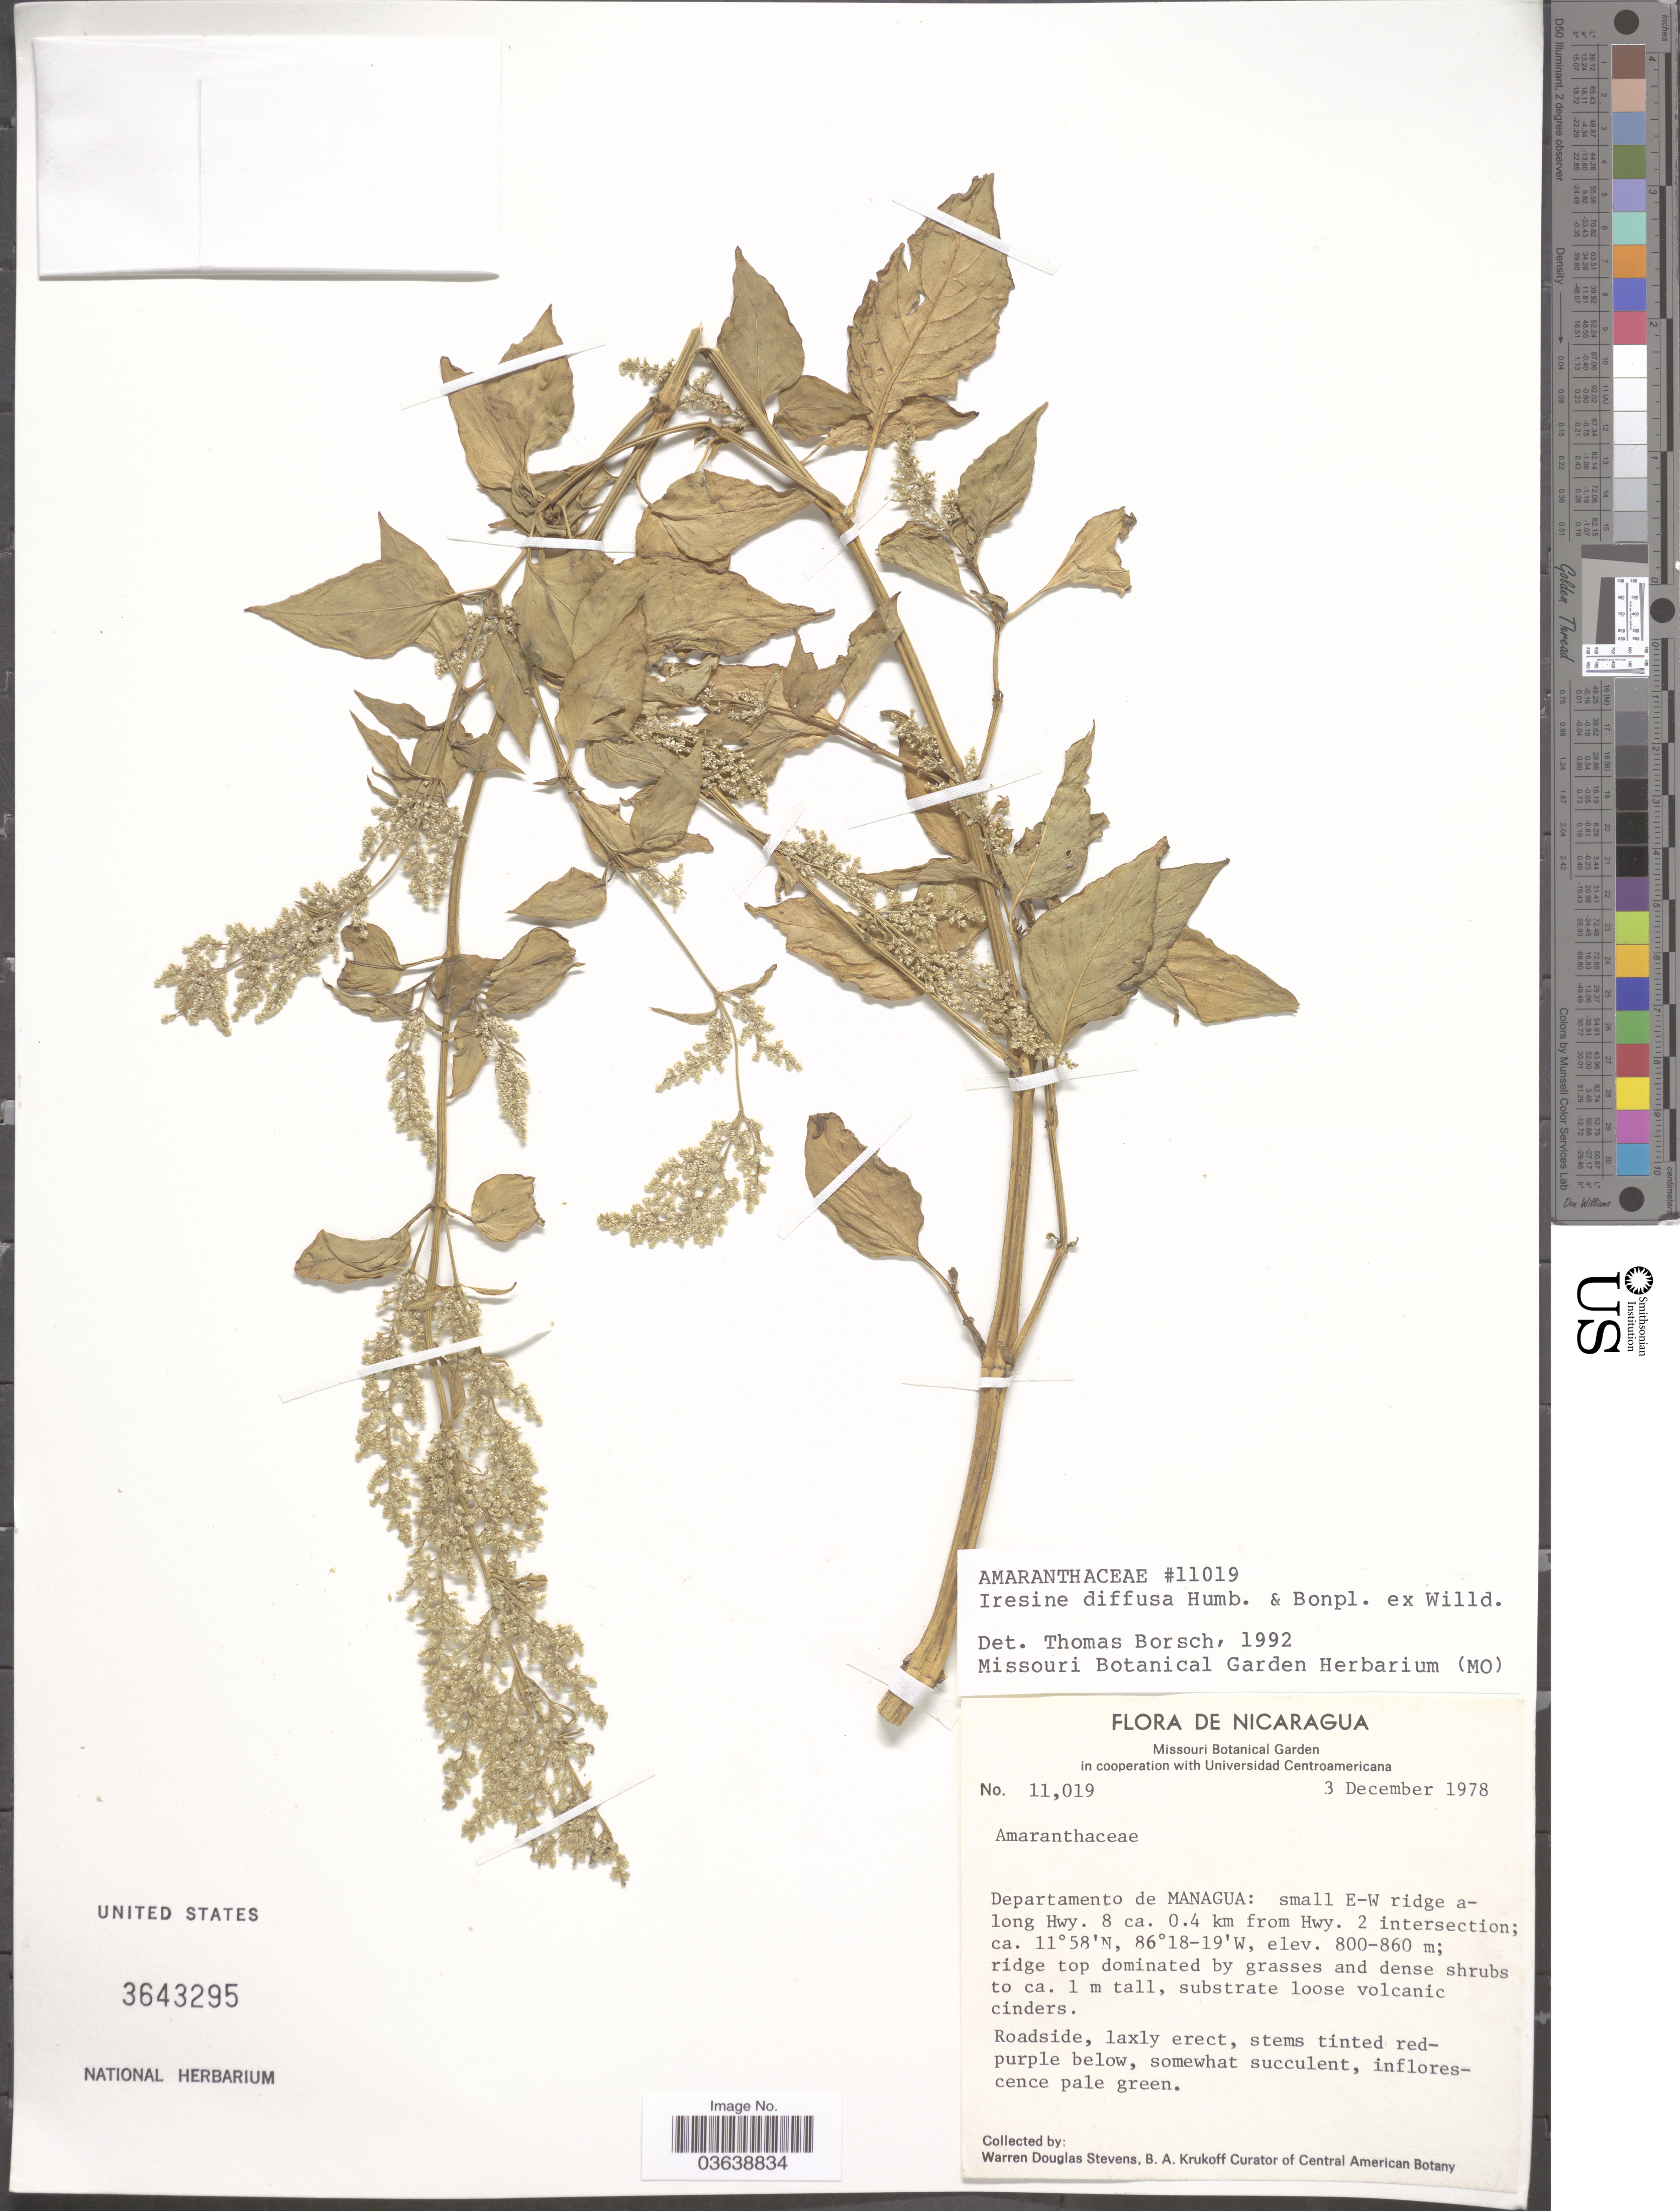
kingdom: Plantae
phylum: Tracheophyta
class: Magnoliopsida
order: Caryophyllales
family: Amaranthaceae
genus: Iresine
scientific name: Iresine diffusa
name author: Humb. & Bonpl. ex Willd.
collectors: W. D. Stevens & B. A. Krukoff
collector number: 11019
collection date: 1978-12-03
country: Nicaragua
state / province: Managua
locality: Departamento de Managua: small E-W ridge along Hwy. 8 ca. 0.4 km from Hwy. 2 intersection.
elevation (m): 800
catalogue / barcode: US 3643295